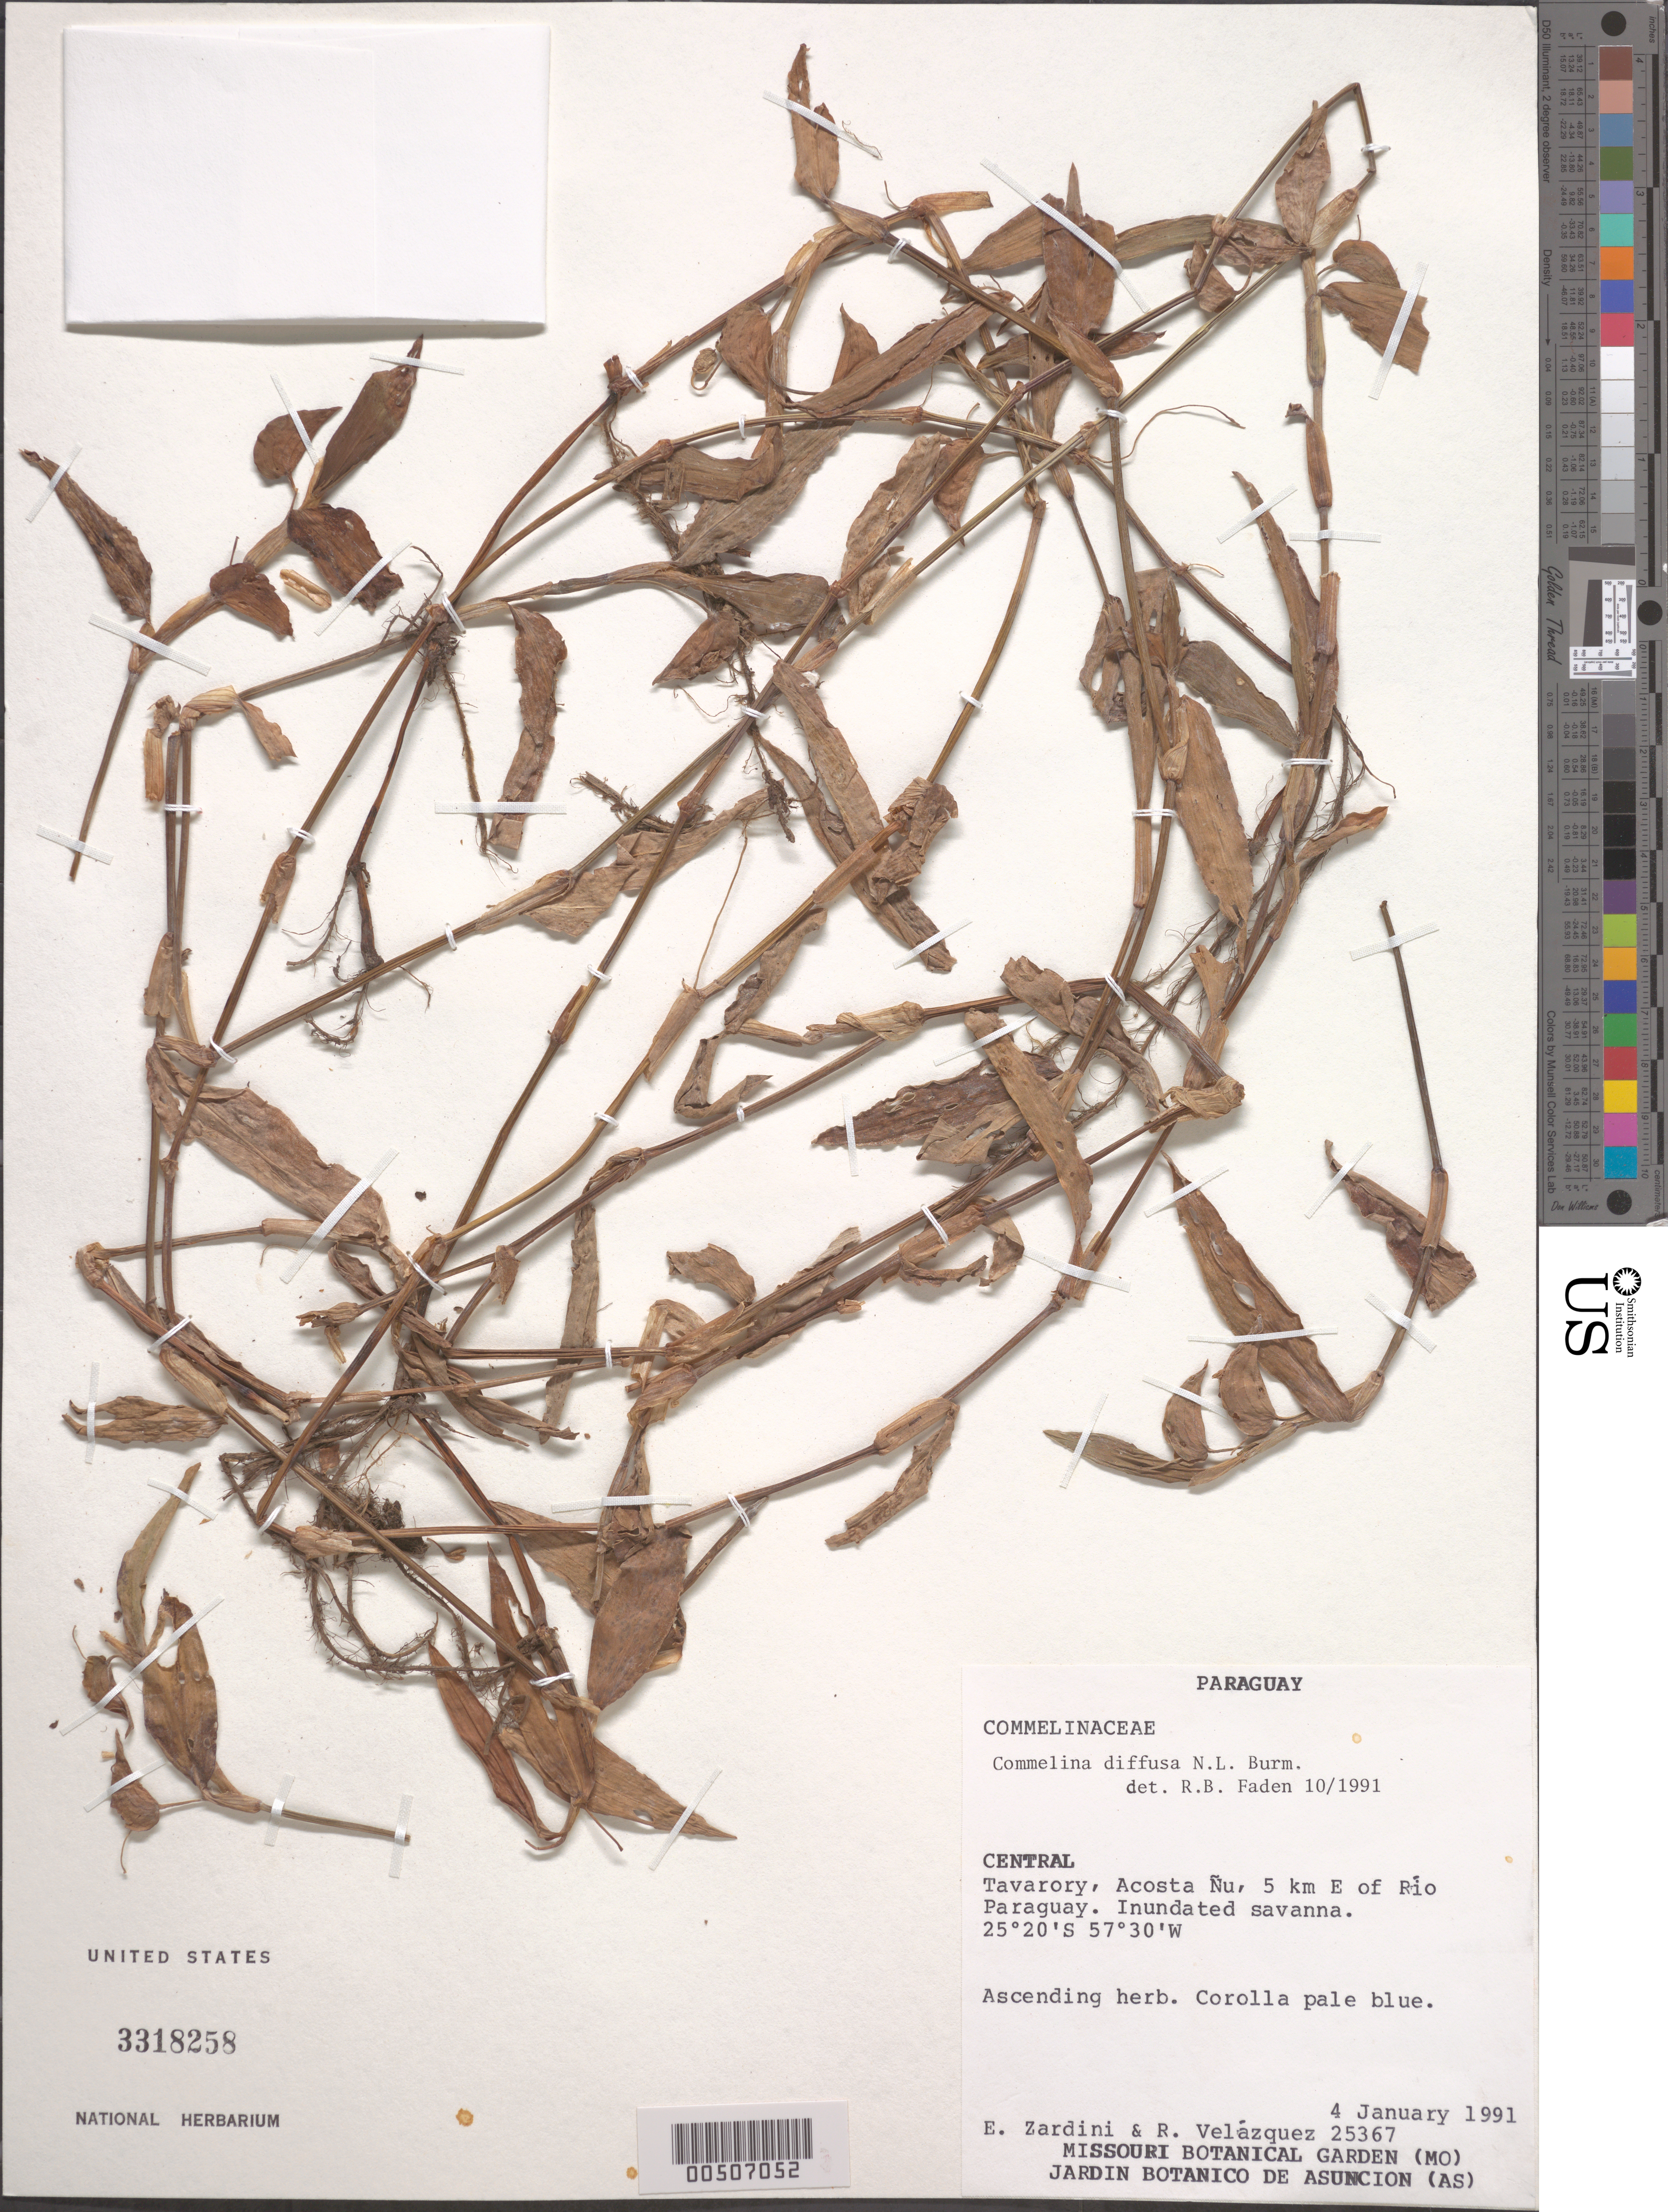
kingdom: Plantae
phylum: Tracheophyta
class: Liliopsida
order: Commelinales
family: Commelinaceae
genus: Commelina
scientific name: Commelina diffusa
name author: Burm. f.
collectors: E. M. Zardini & R. Velasquez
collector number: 25367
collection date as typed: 04 Jan 1991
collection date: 1991-01-04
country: Paraguay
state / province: Central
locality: Tavarory, acosta nu, e of rio paraguay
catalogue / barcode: US 3318258